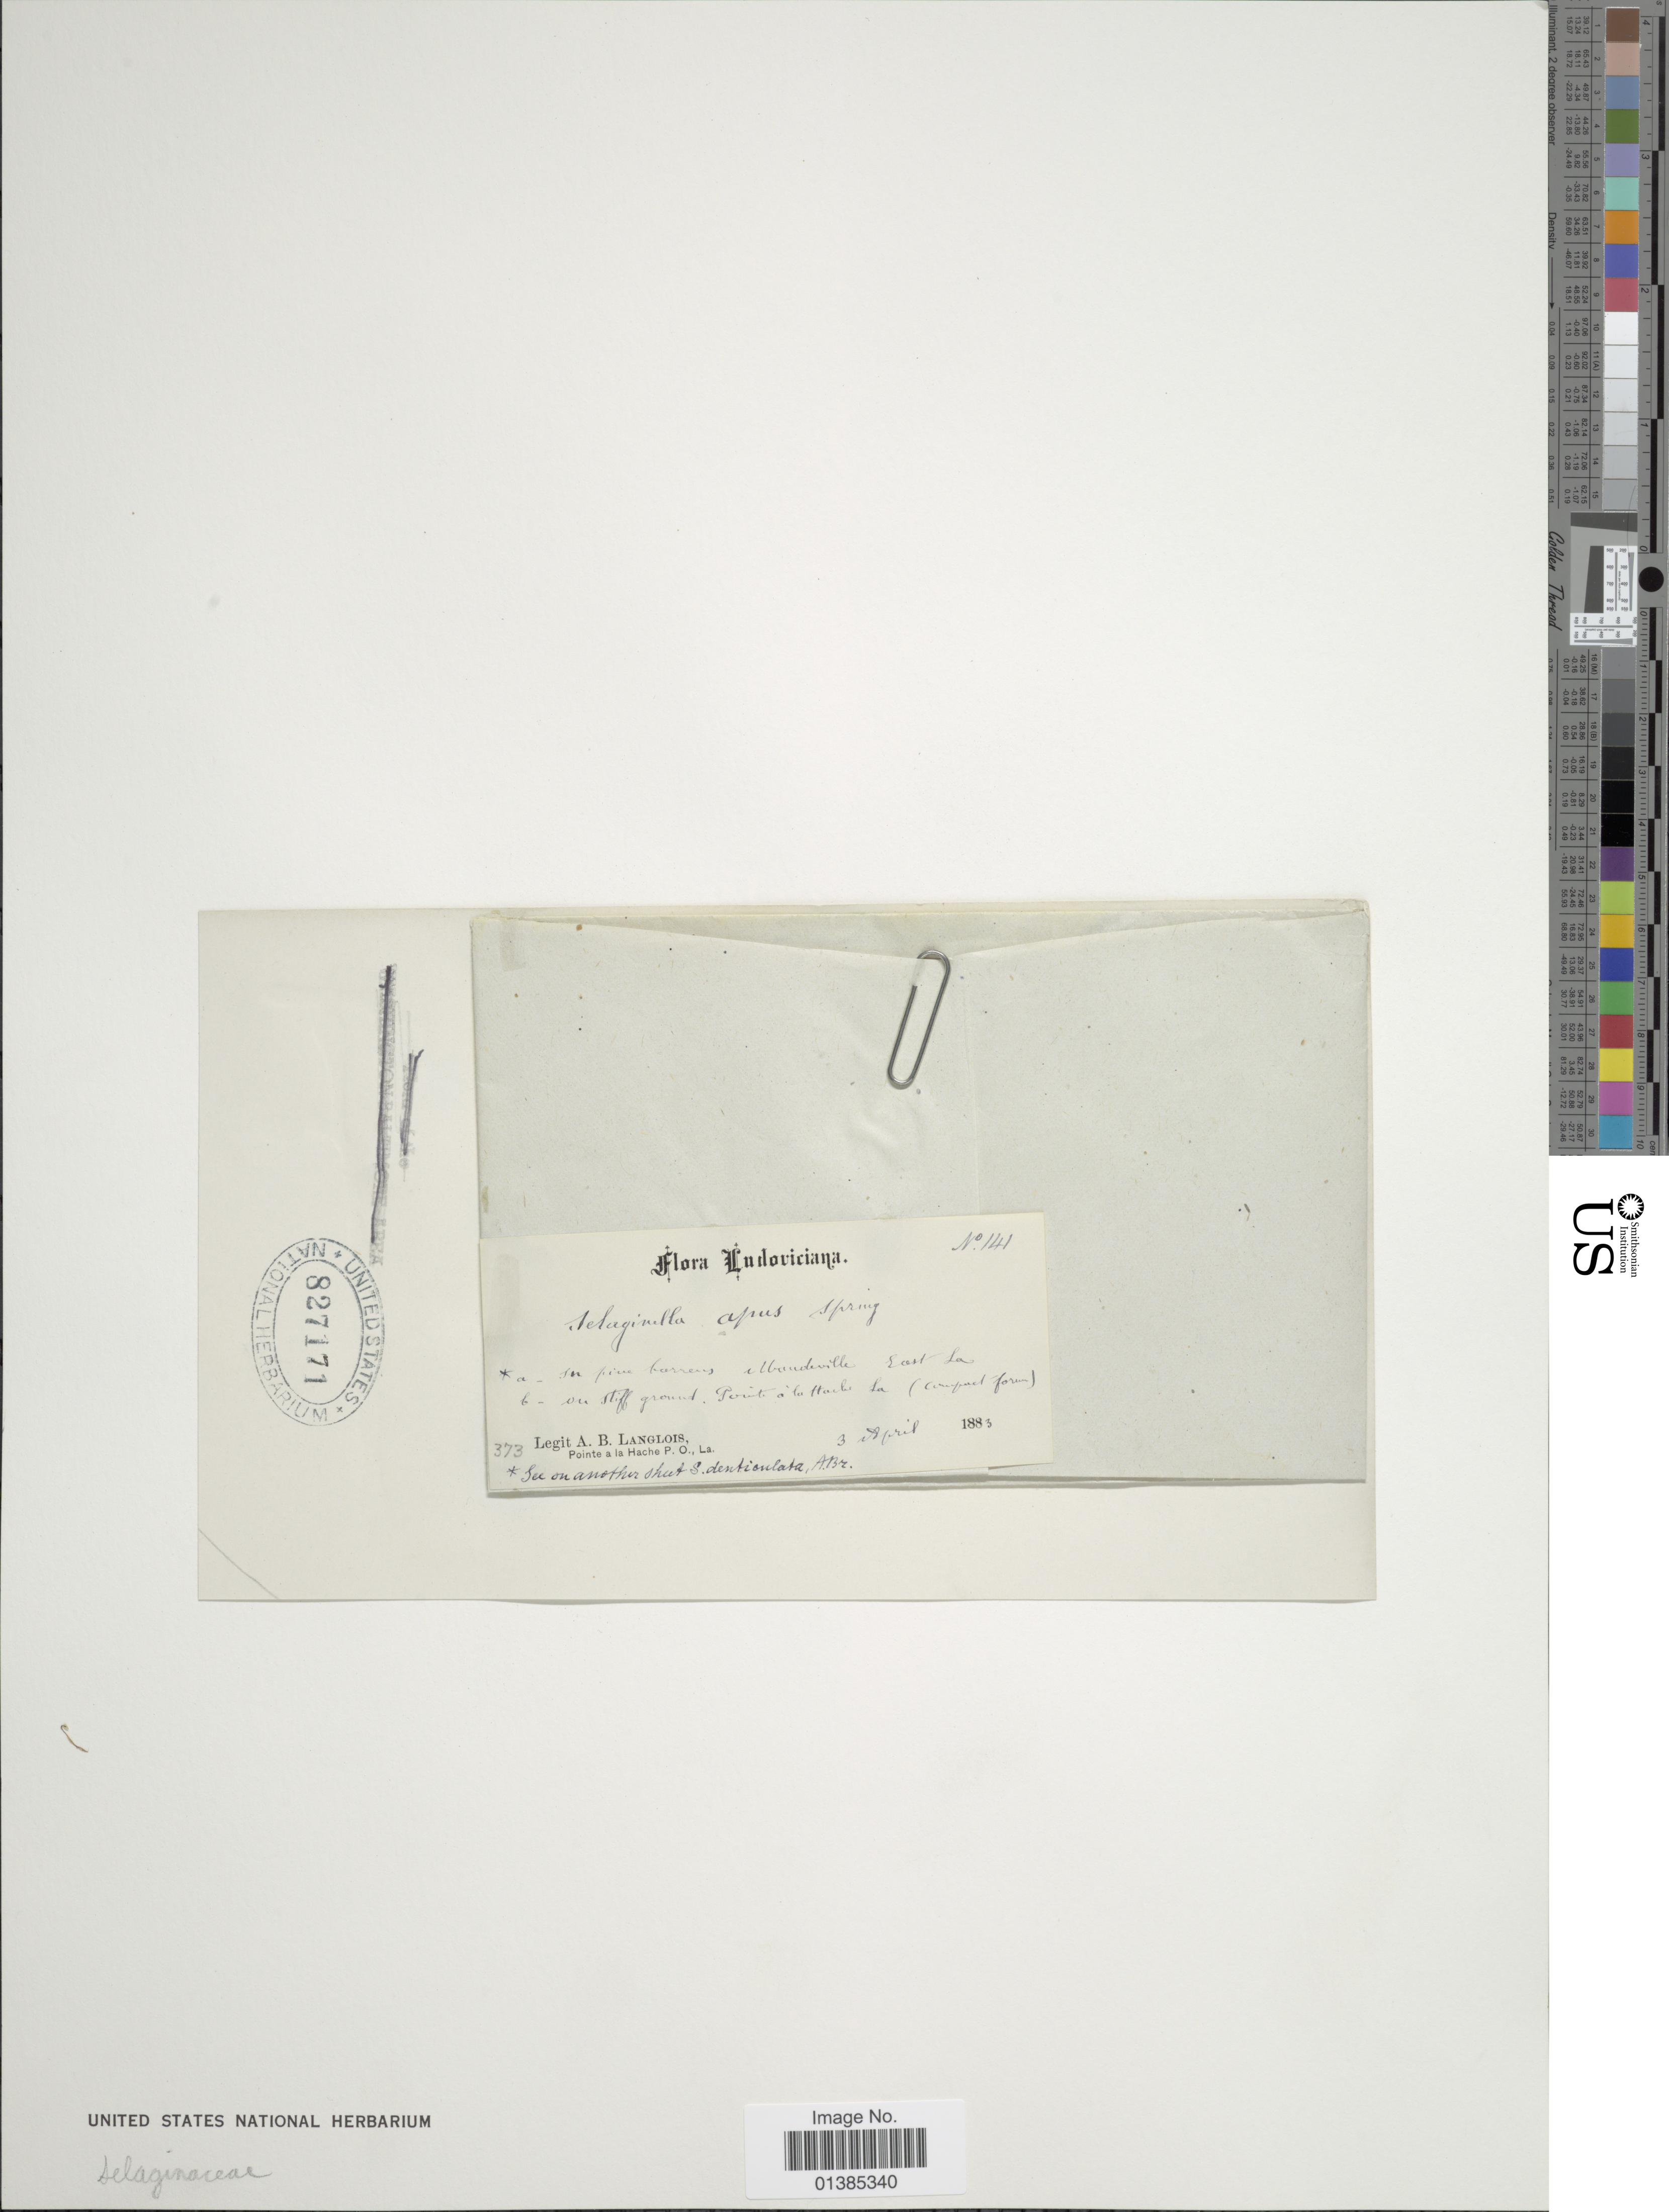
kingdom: Plantae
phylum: Tracheophyta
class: Lycopodiopsida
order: Selaginellales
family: Selaginellaceae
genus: Selaginella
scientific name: Selaginella apus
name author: Spring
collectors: A. Langlois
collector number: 373/141 ?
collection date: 1883-04-03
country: United States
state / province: Louisiana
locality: Pointe a la Hache P.O.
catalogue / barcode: US 827171